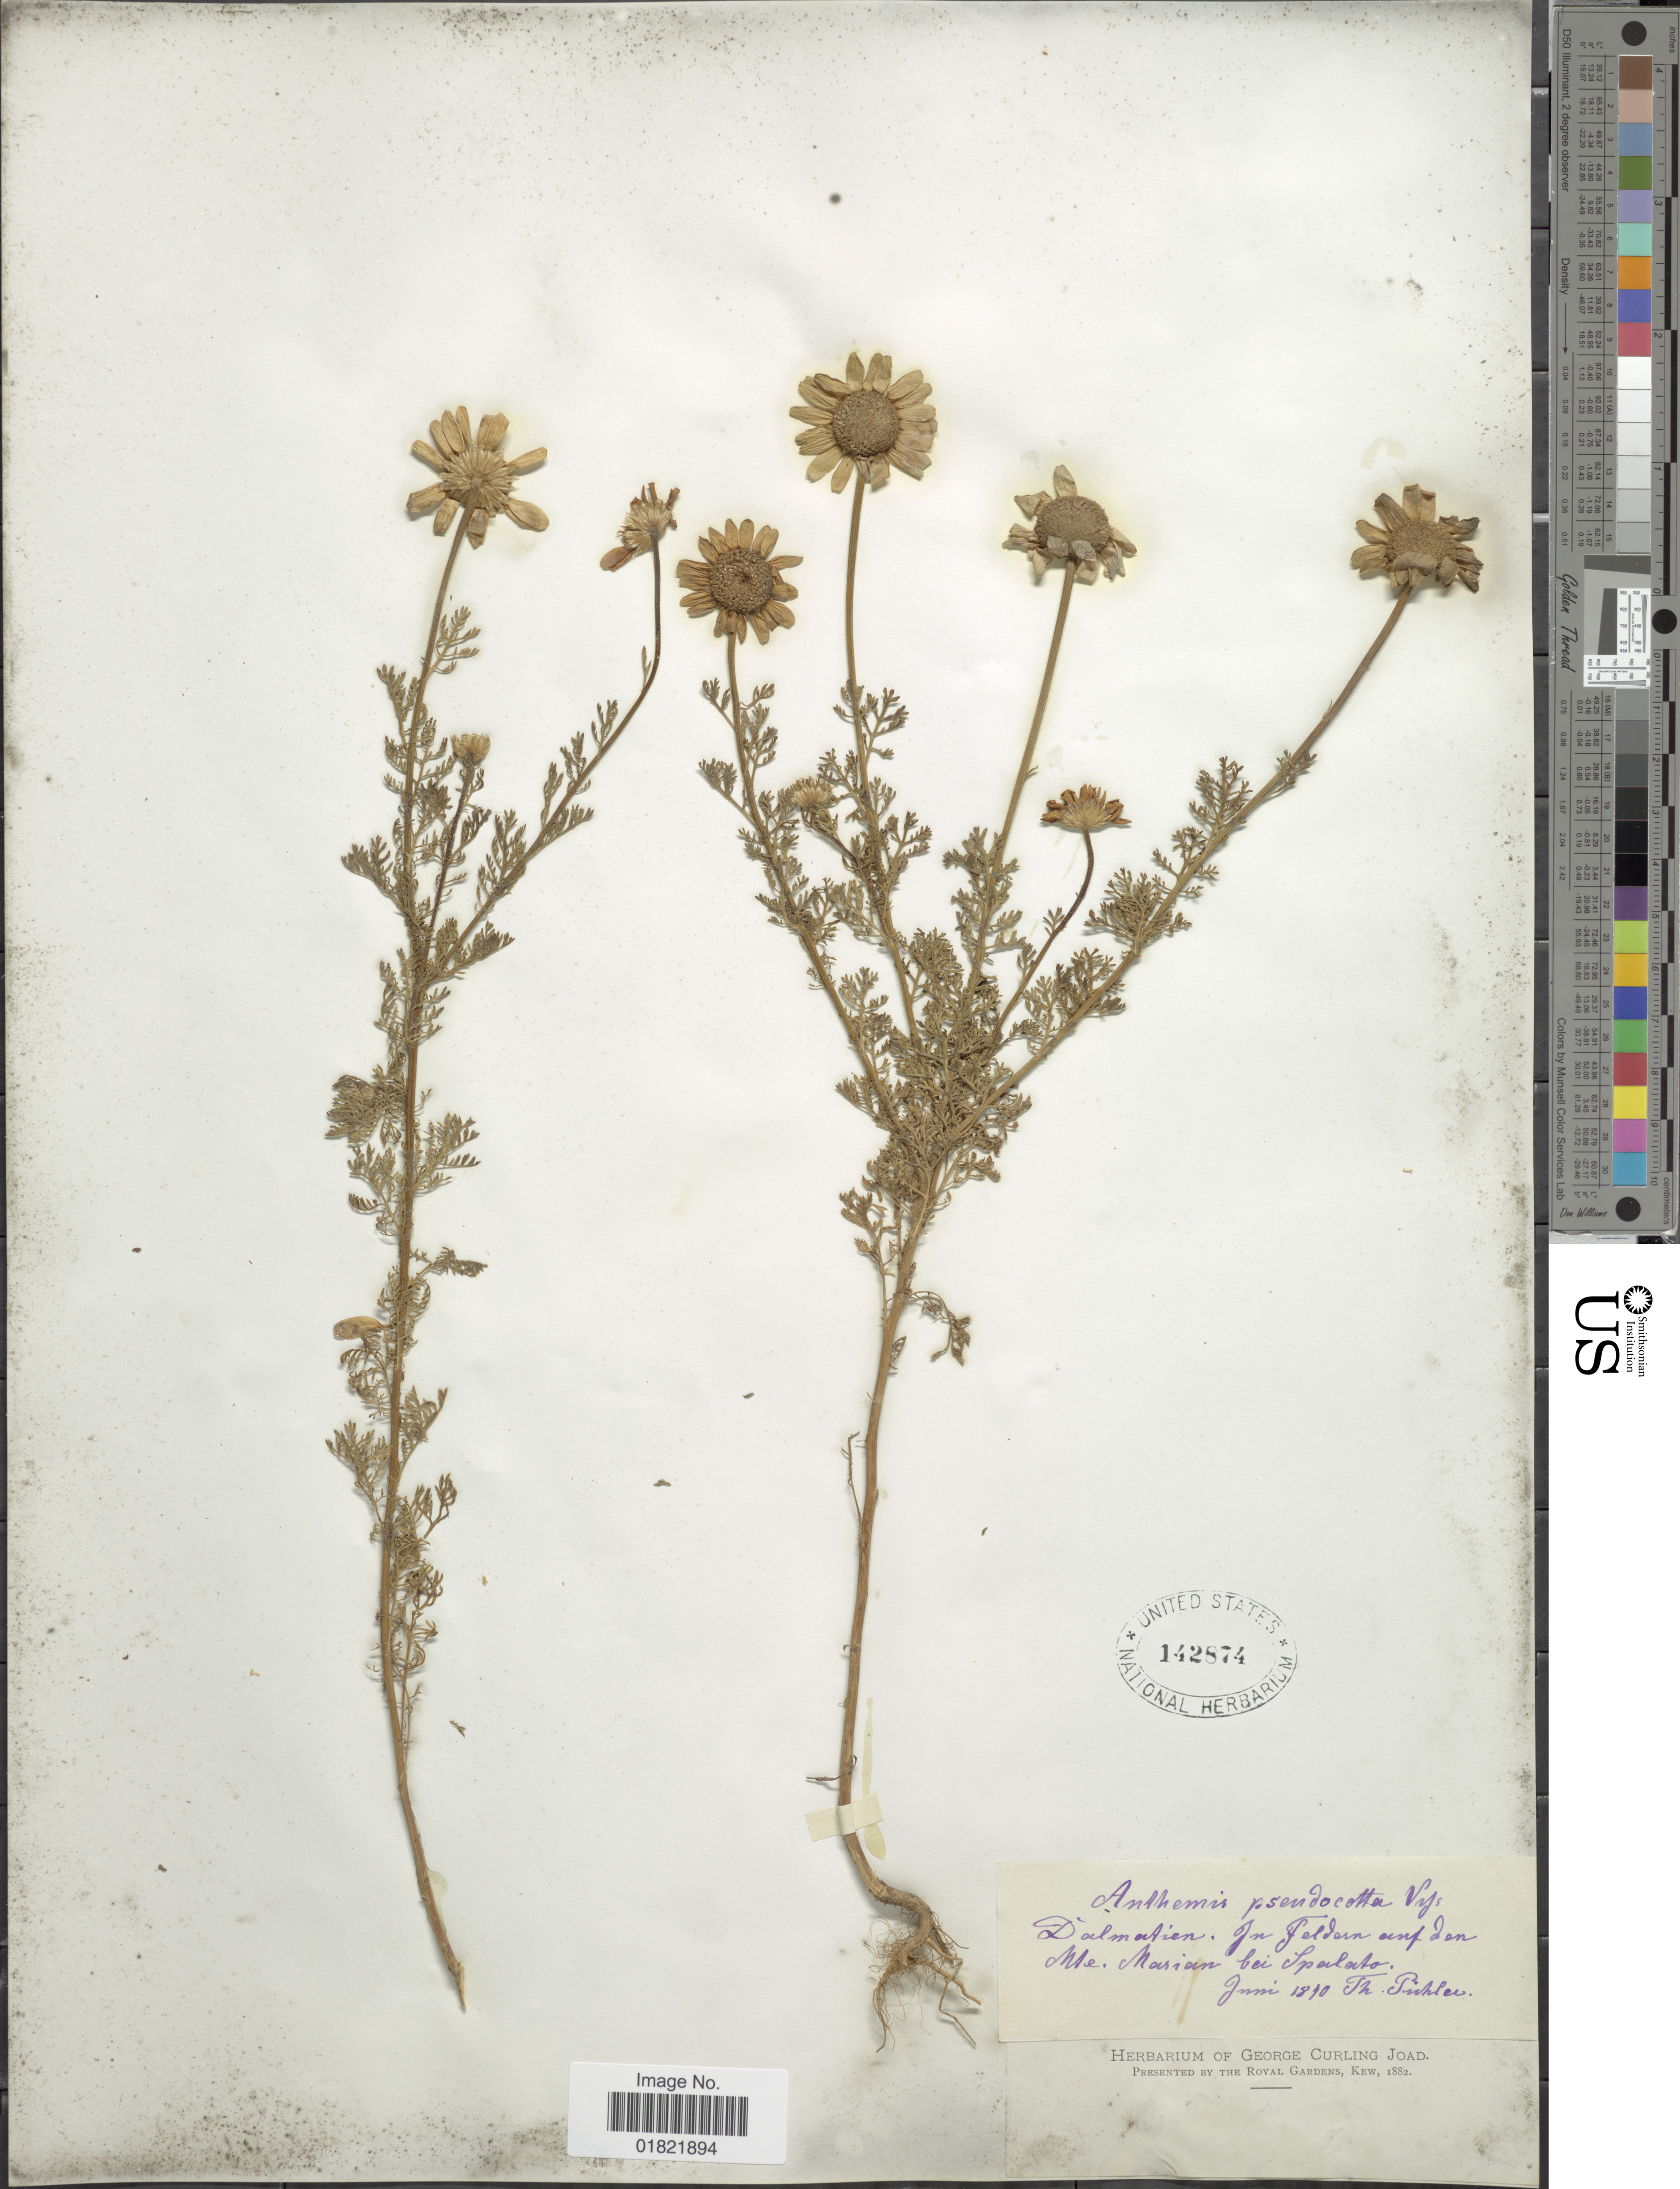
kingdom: Plantae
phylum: Tracheophyta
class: Magnoliopsida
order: Asterales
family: Asteraceae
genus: Anthemis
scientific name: Anthemis pseudocota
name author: Vis.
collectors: T. Pichler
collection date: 1890-06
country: Croatia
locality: Dalmatien. In Feldern auf den Mte. Marian bei Ipalato [interpreted]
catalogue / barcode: US 142874